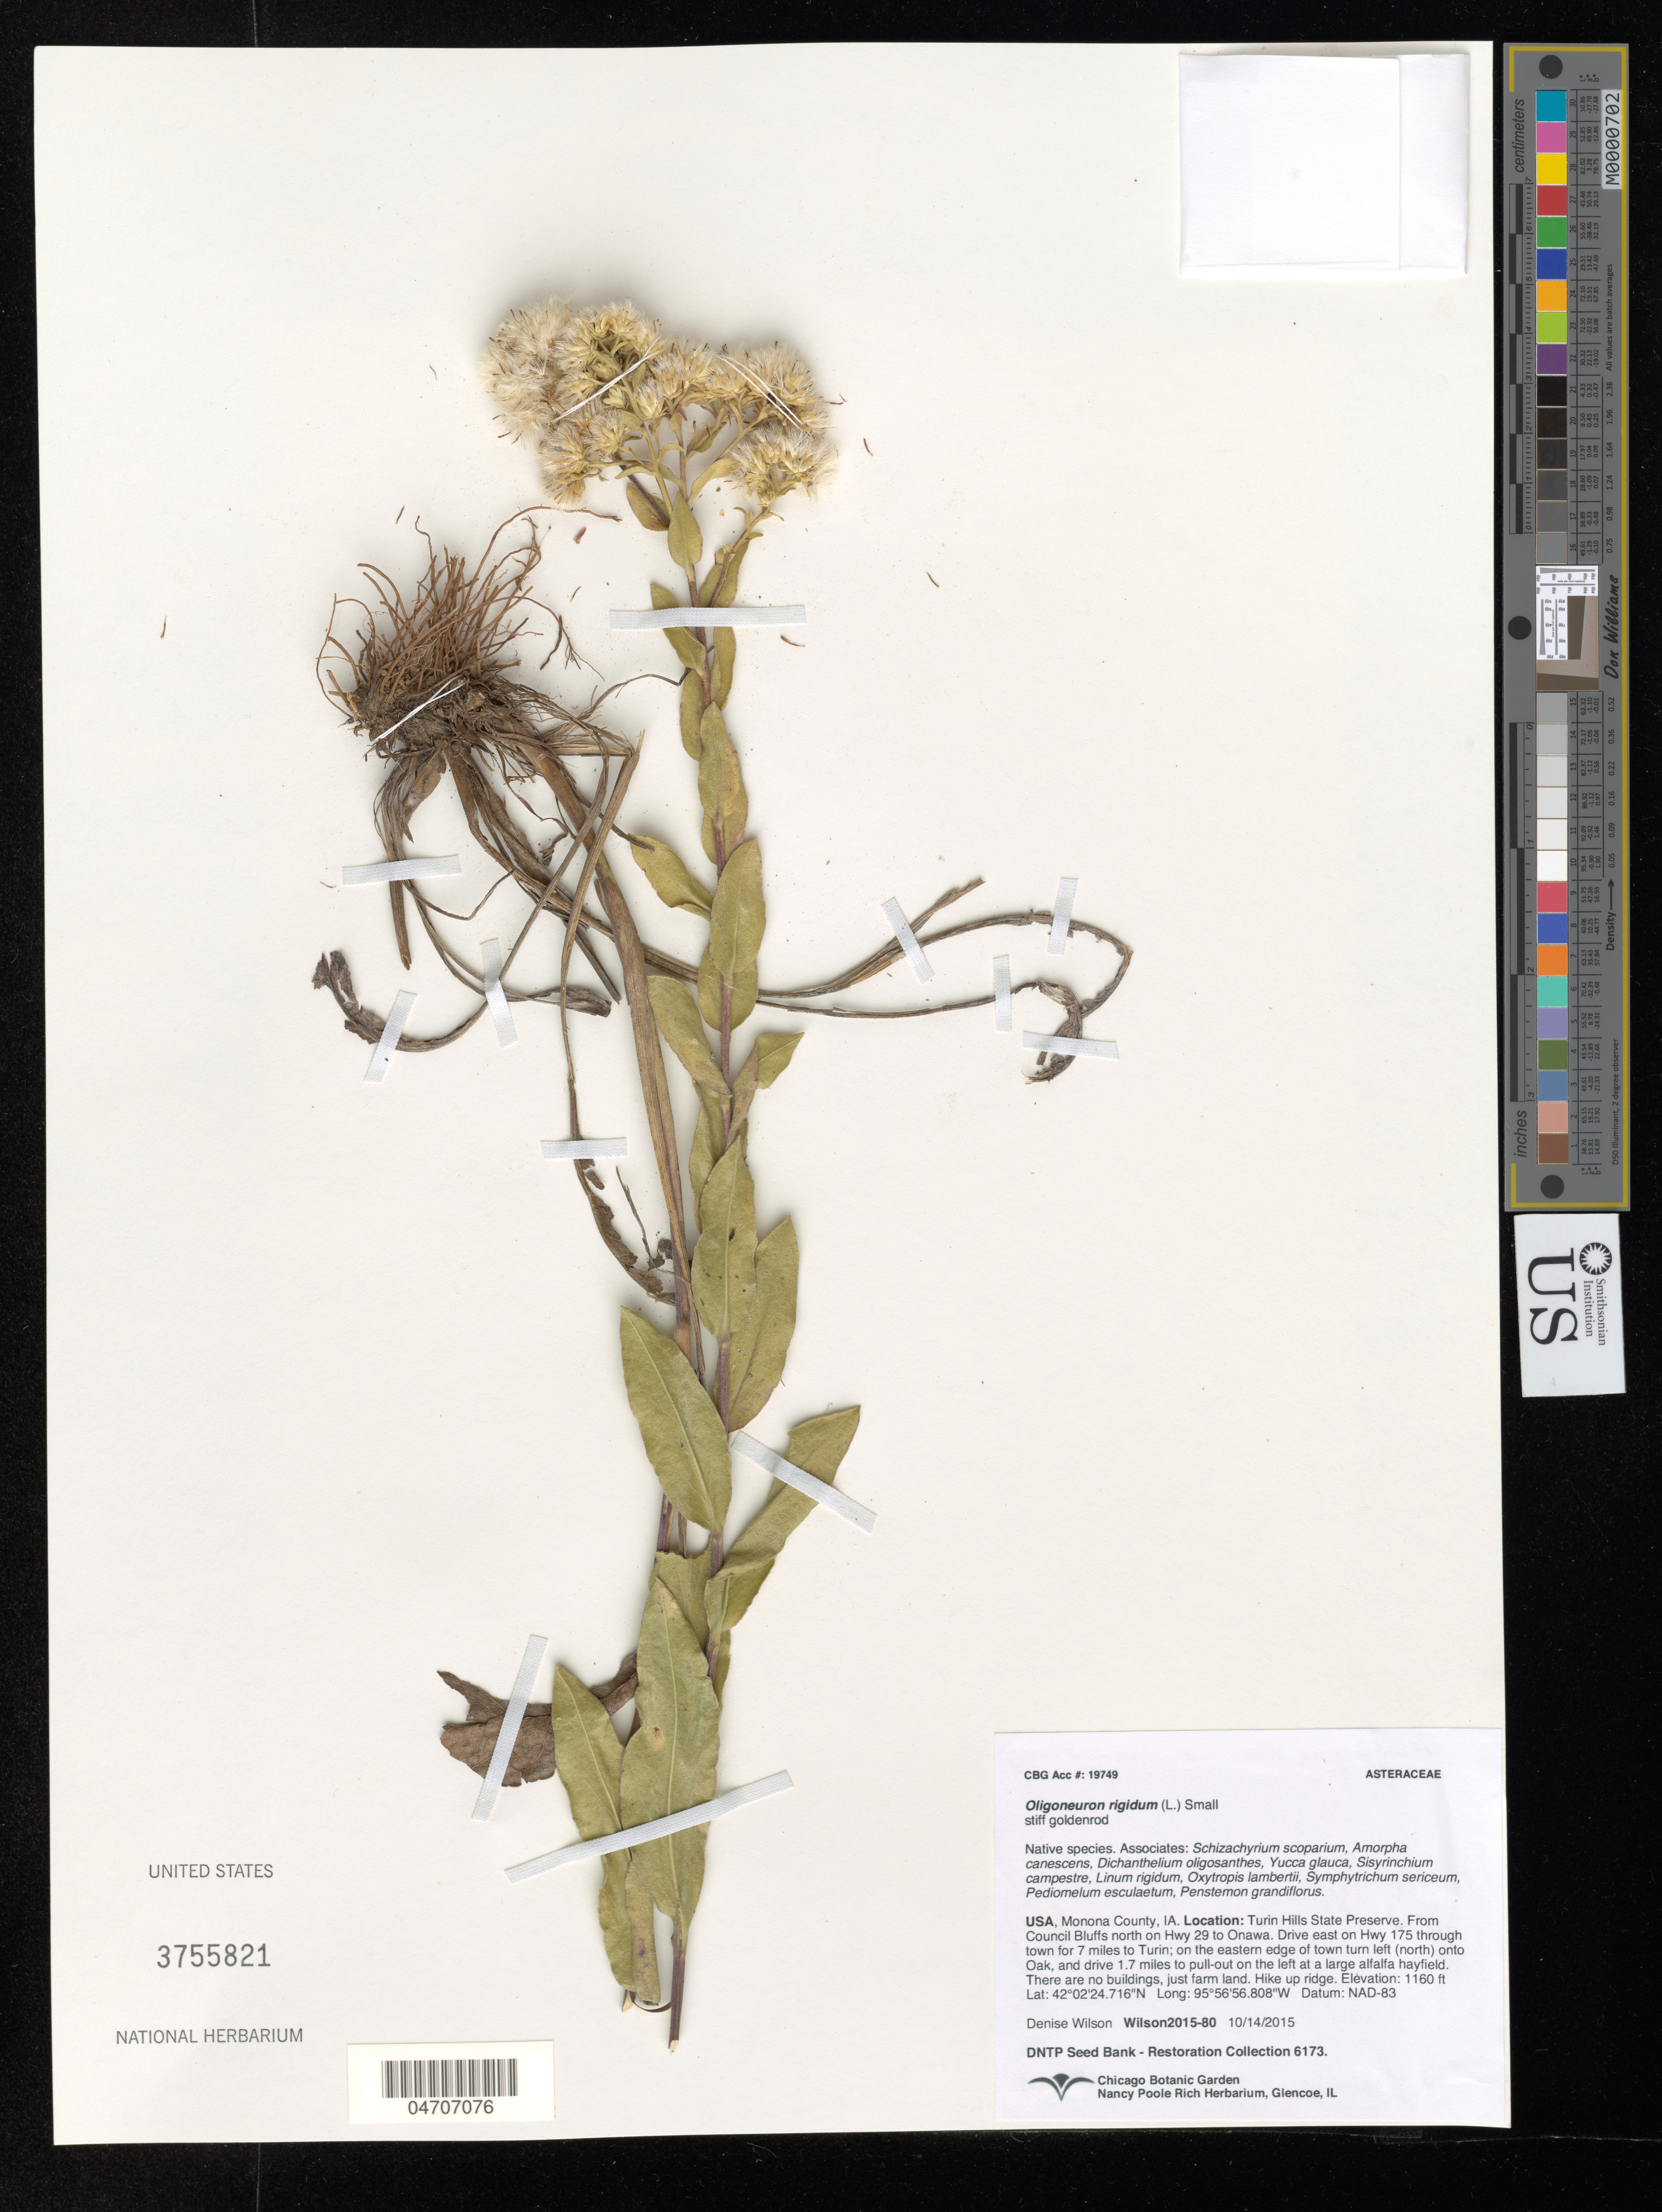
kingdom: Plantae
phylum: Tracheophyta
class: Magnoliopsida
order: Asterales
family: Asteraceae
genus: Oligoneuron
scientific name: Oligoneuron rigidum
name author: (L.) Small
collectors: D. Wilson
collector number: Wilson2015-80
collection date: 2015-10-14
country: United States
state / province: Iowa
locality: Monona County. Turin Hills State Preserve. From Council Bluffs north on Hwy 29 to Onawa. Drive east on Hwy 175 through town for 7 miles to Turin; on the eastern edge of town turn left (north) onto Oak, and drive 1.7 miles to pull-out on the left at a large alfalfa hayfield. There are no buildings, just farm land. Hike up ridge.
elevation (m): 354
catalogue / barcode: US 3755821